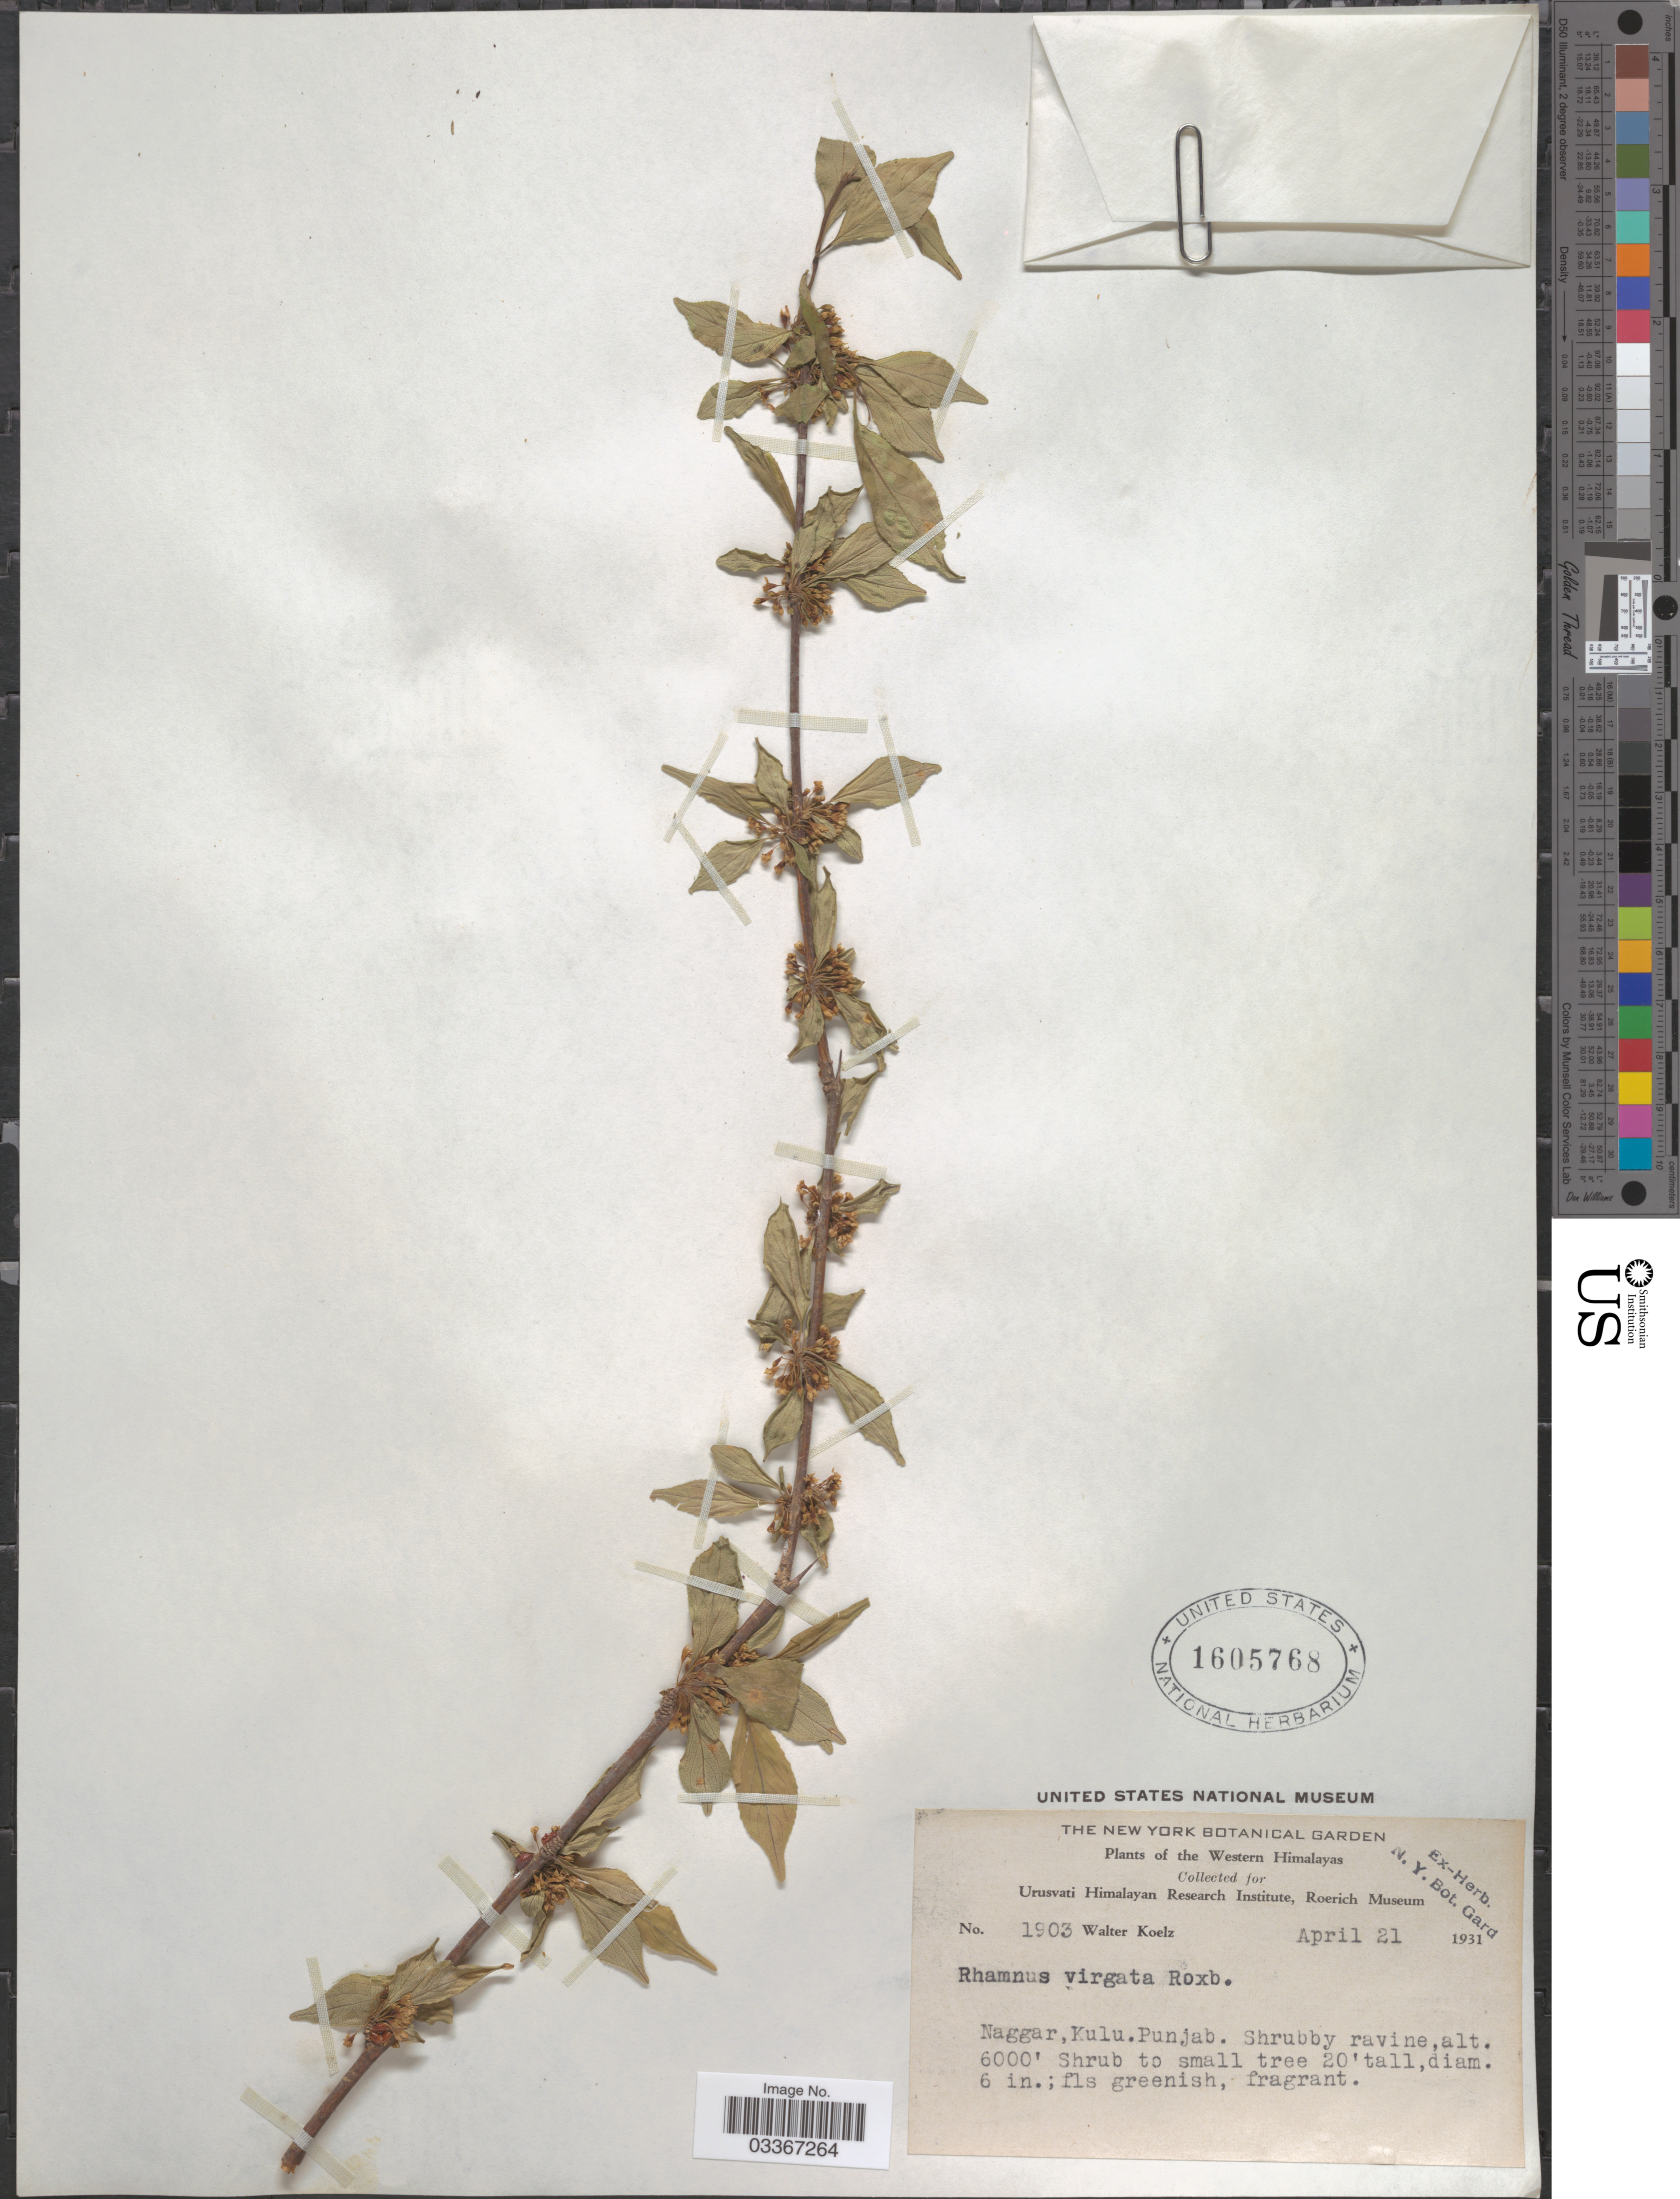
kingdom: Plantae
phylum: Tracheophyta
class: Magnoliopsida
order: Rosales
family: Rhamnaceae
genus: Rhamnus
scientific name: Rhamnus virgata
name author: Roxb.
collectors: W. N. Koelz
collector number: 1903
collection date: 1931-04-21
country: India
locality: Western Himalayas. Naggar, Kulu.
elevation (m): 1829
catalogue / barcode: US 1605768